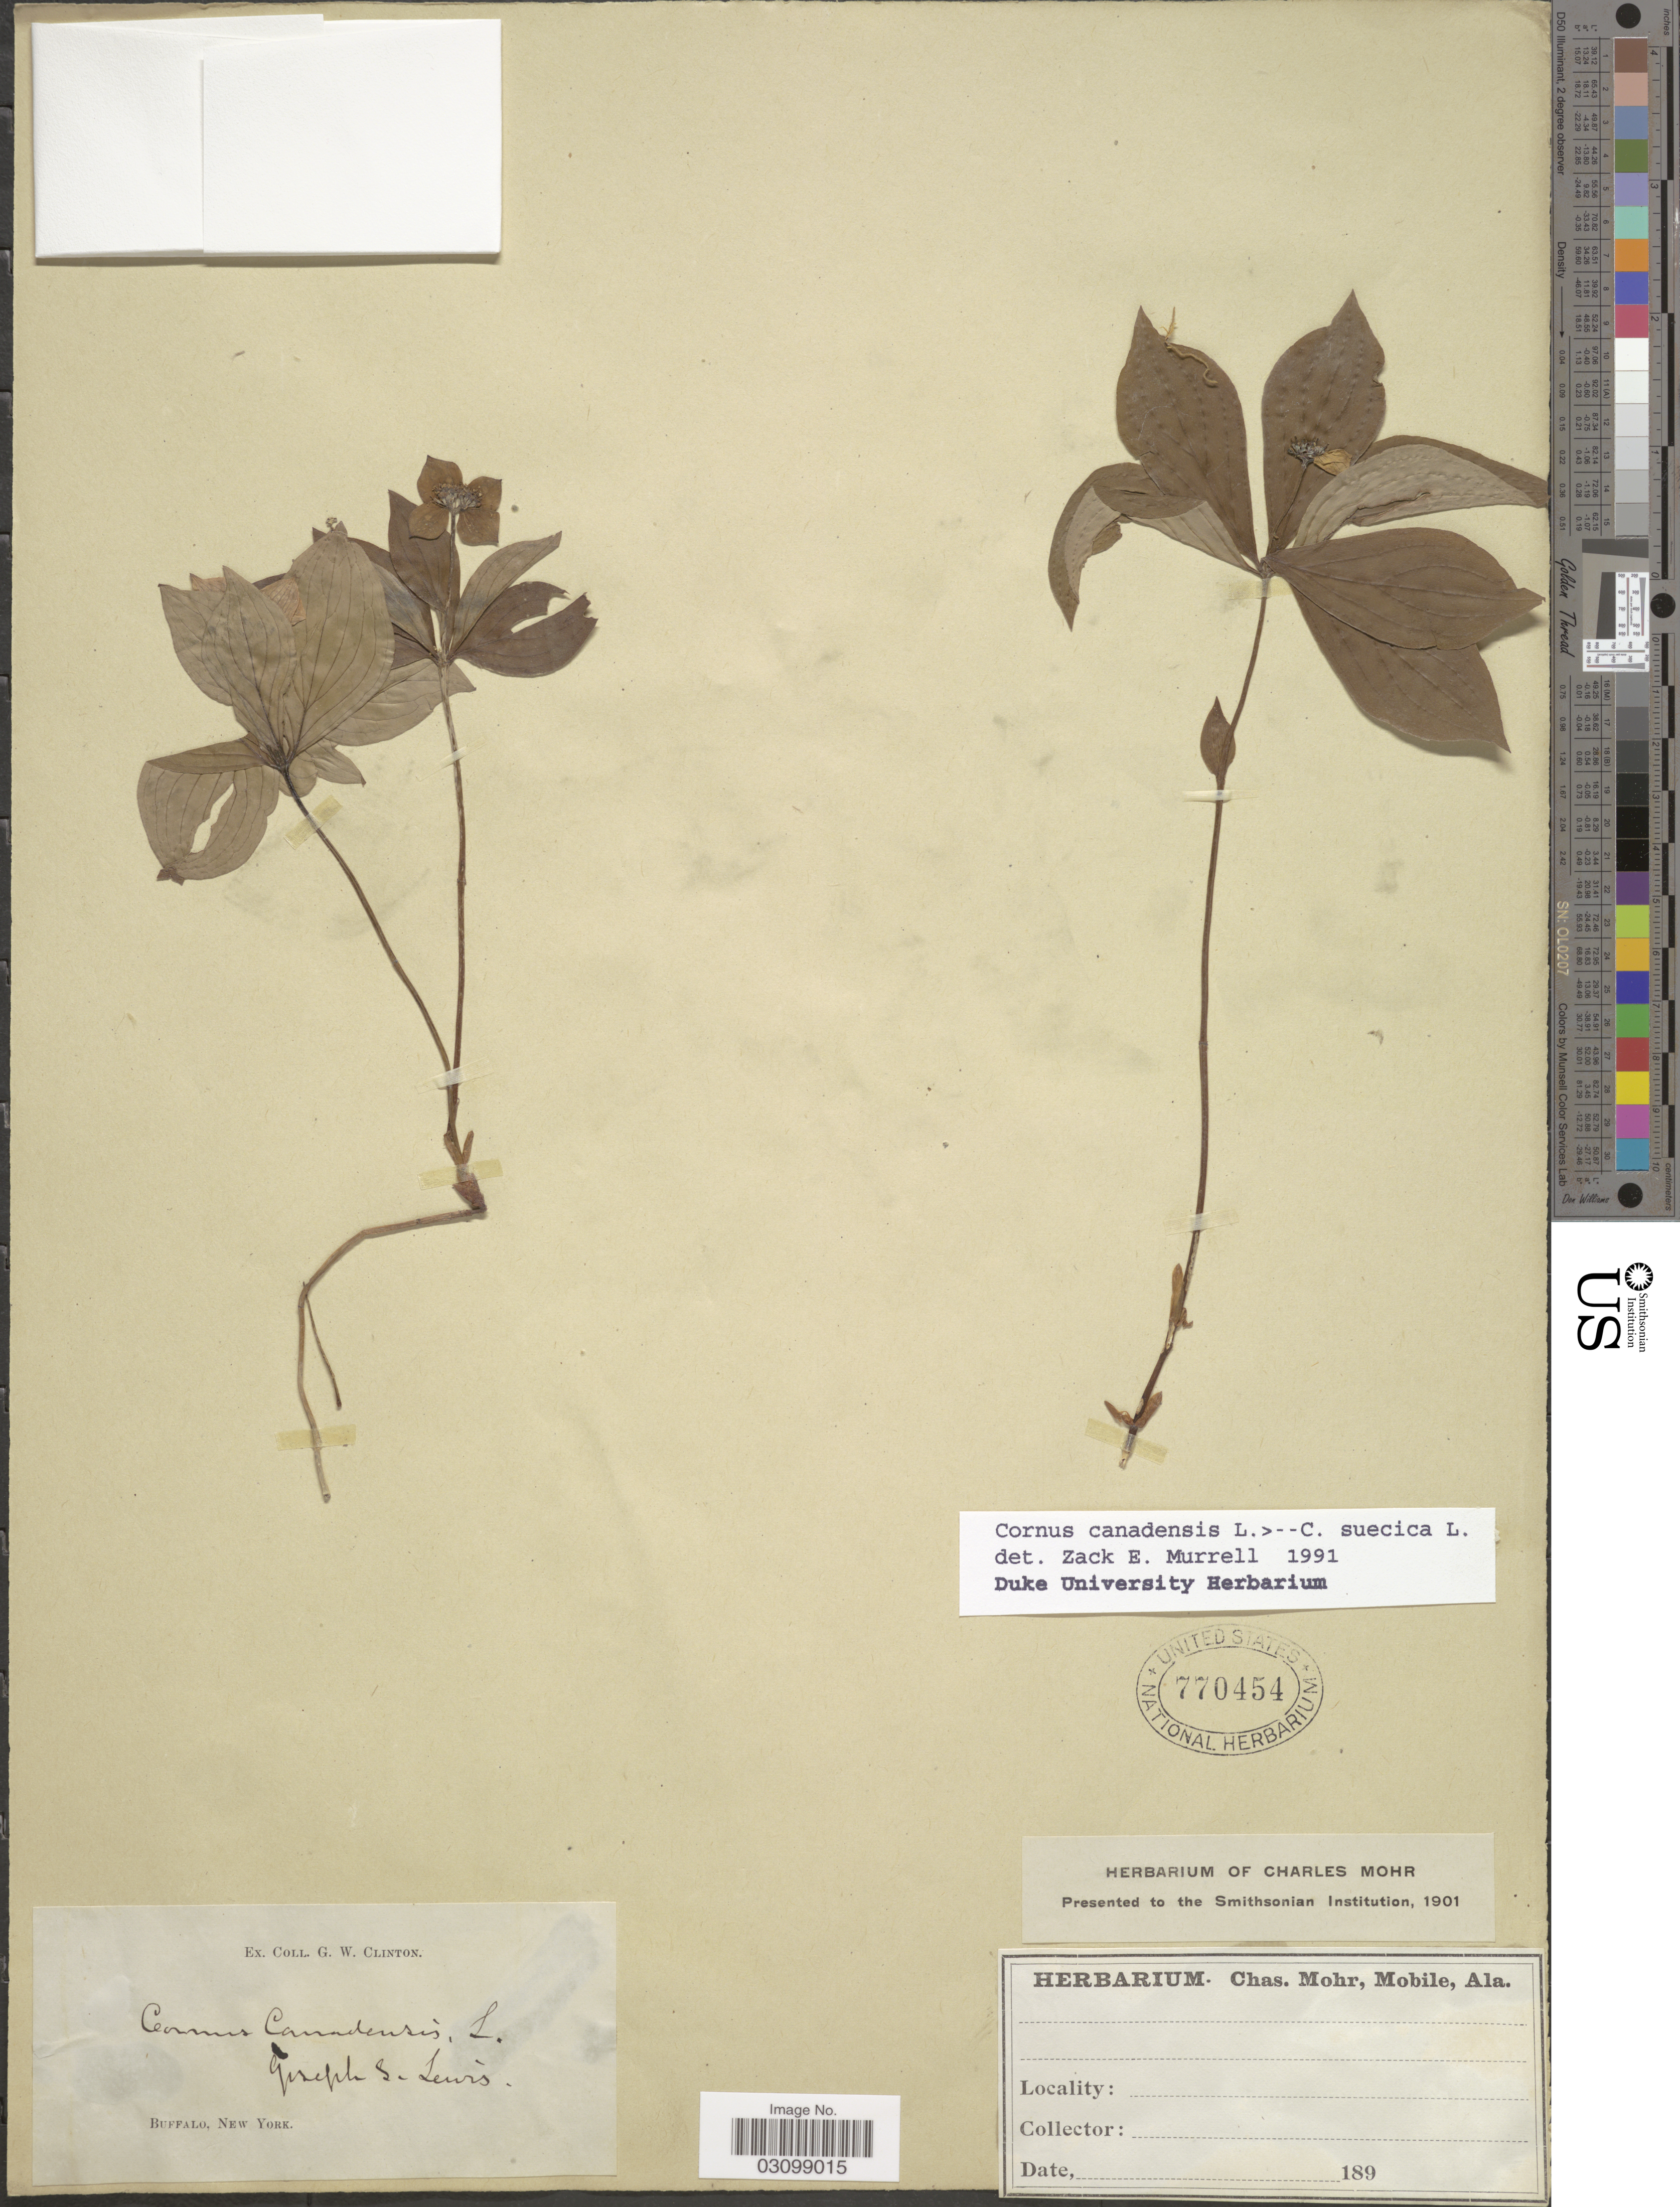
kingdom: Plantae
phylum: Tracheophyta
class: Magnoliopsida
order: Cornales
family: Cornaceae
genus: Cornus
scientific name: Cornus sp.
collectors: G. W. Clinton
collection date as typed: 189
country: United States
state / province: New York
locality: Buffalo.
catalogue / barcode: US 770454